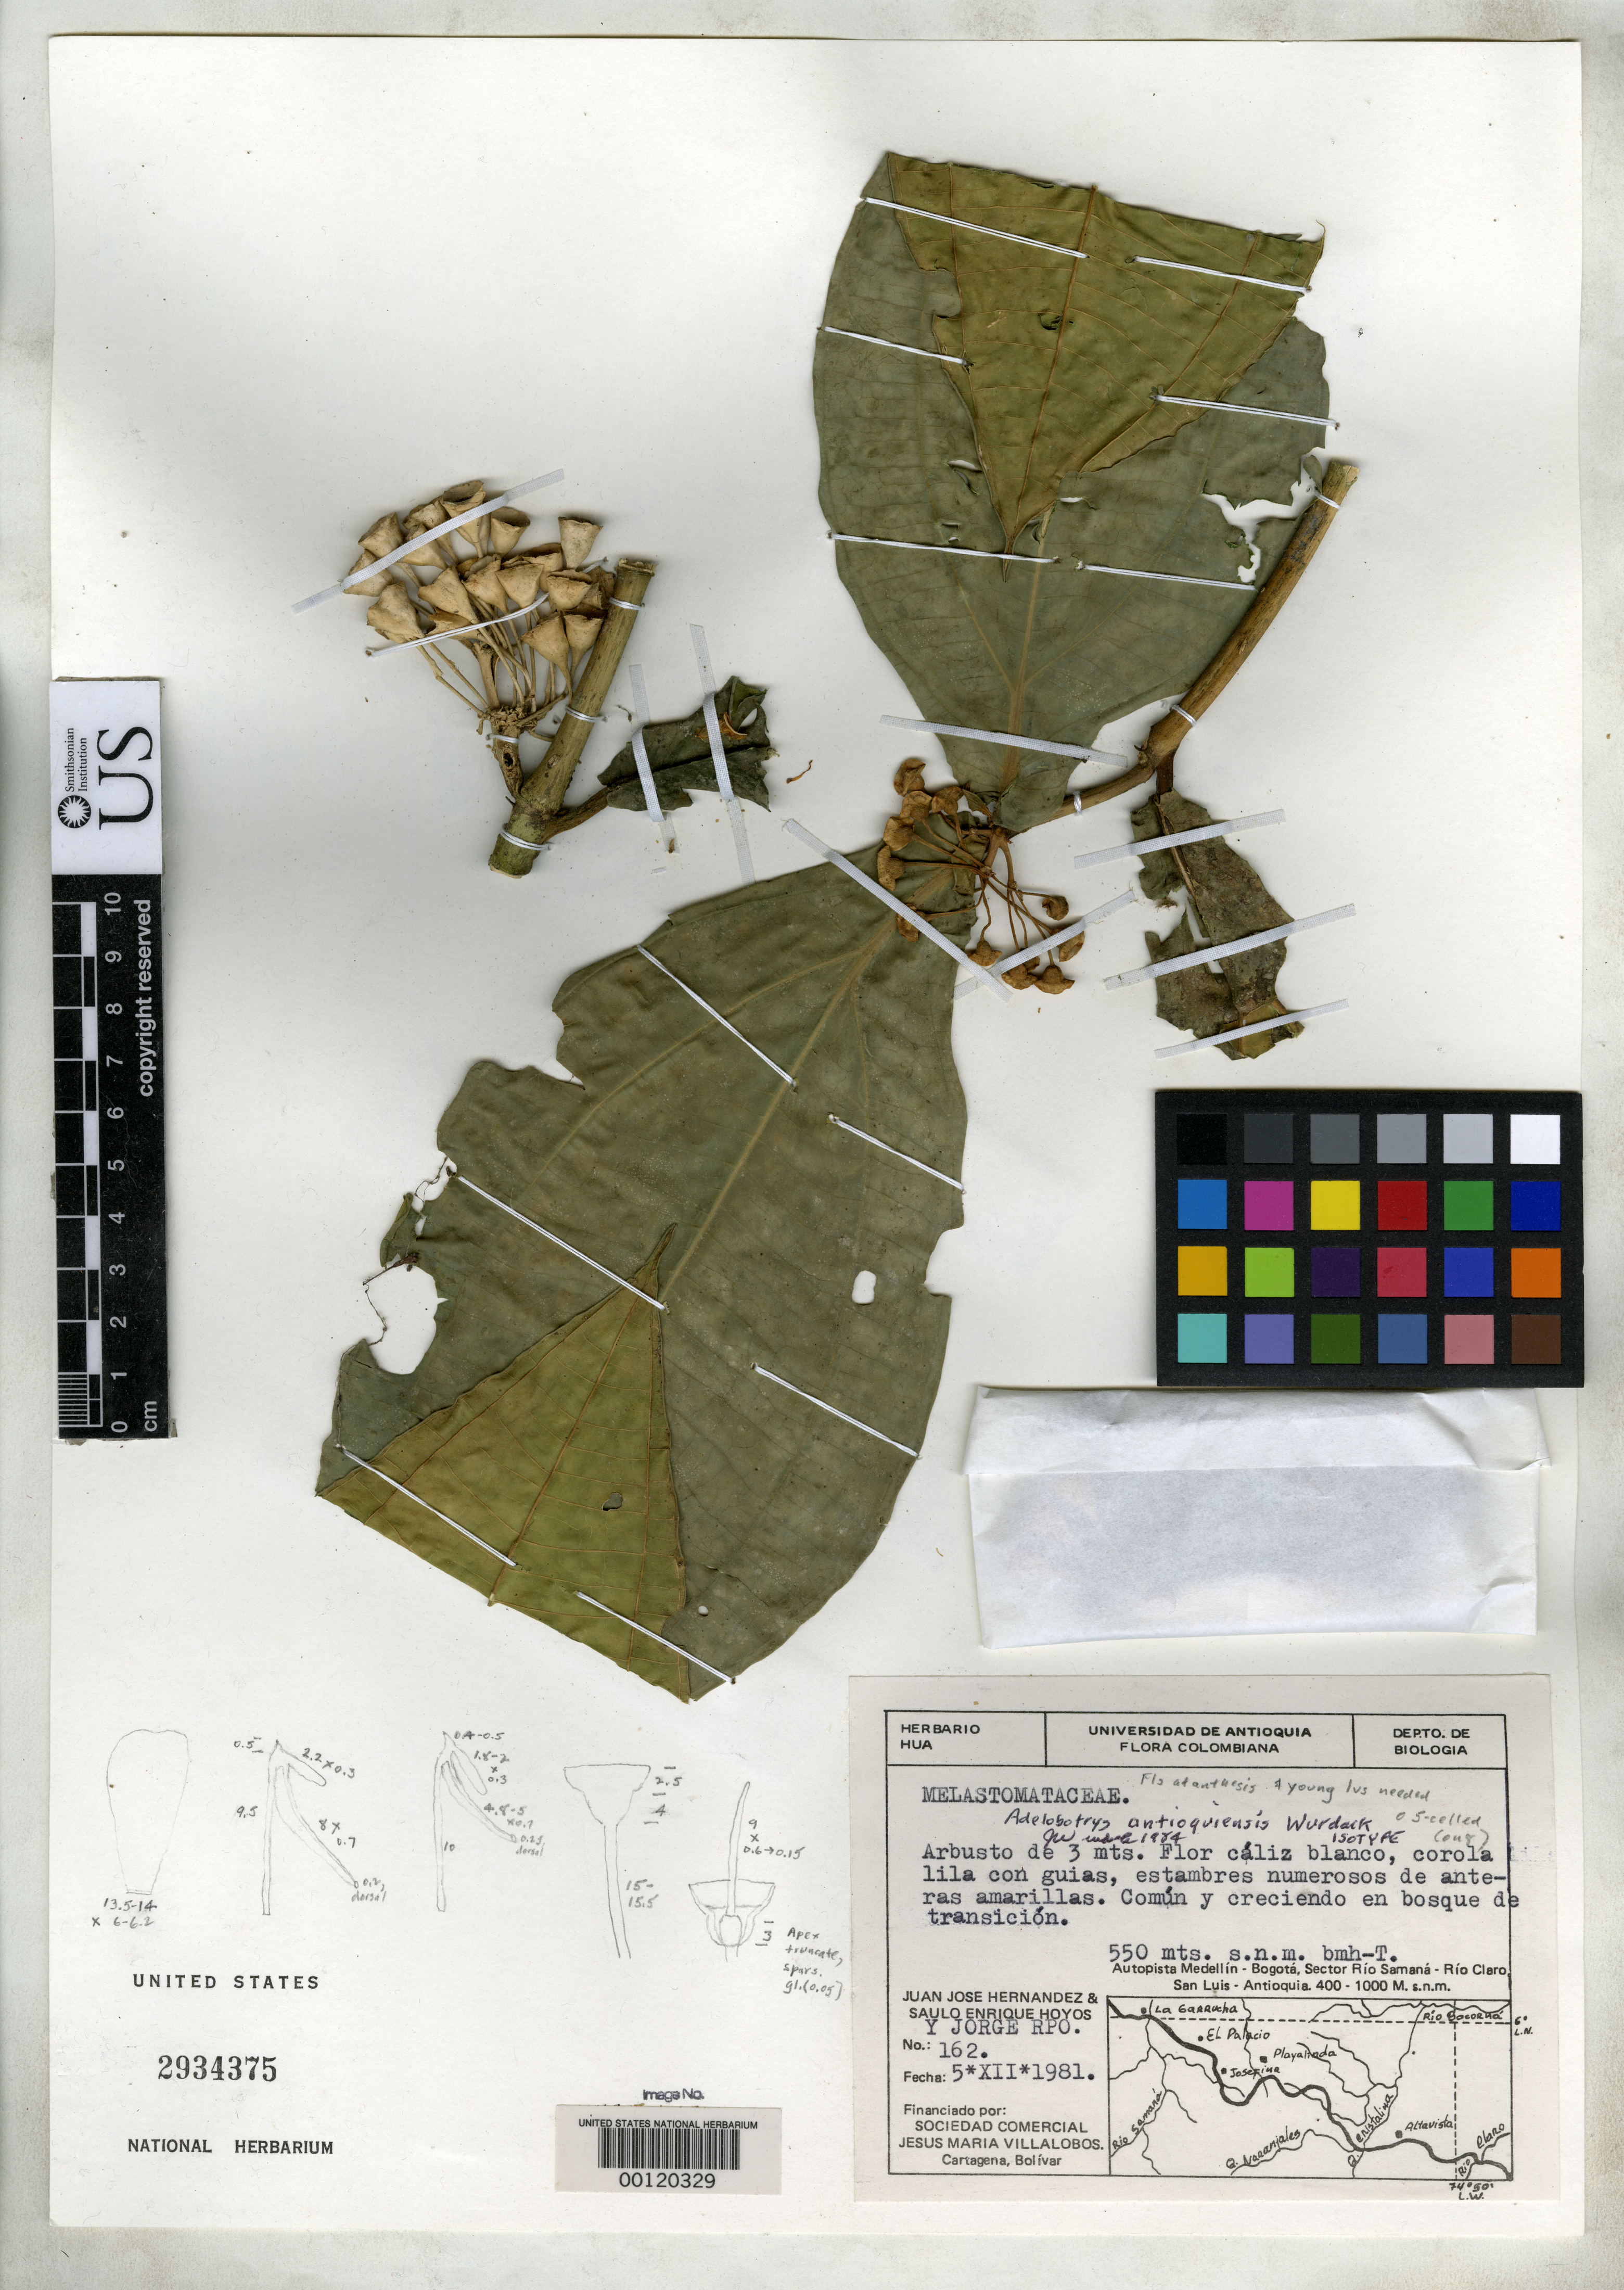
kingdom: Plantae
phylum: Tracheophyta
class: Magnoliopsida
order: Myrtales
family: Melastomataceae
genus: Adelobotrys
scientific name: Adelobotrys antioquiensis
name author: Wurdack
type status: Isotype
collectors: J. J. Hernandez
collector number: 162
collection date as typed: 05 Dec 1981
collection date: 1981-12-05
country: Colombia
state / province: Antioquia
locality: Near El Palacia along Medellin-Bogota Highway, sector Rio Samana - Rio Claro, San Luis.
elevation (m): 550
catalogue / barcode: US 2934375